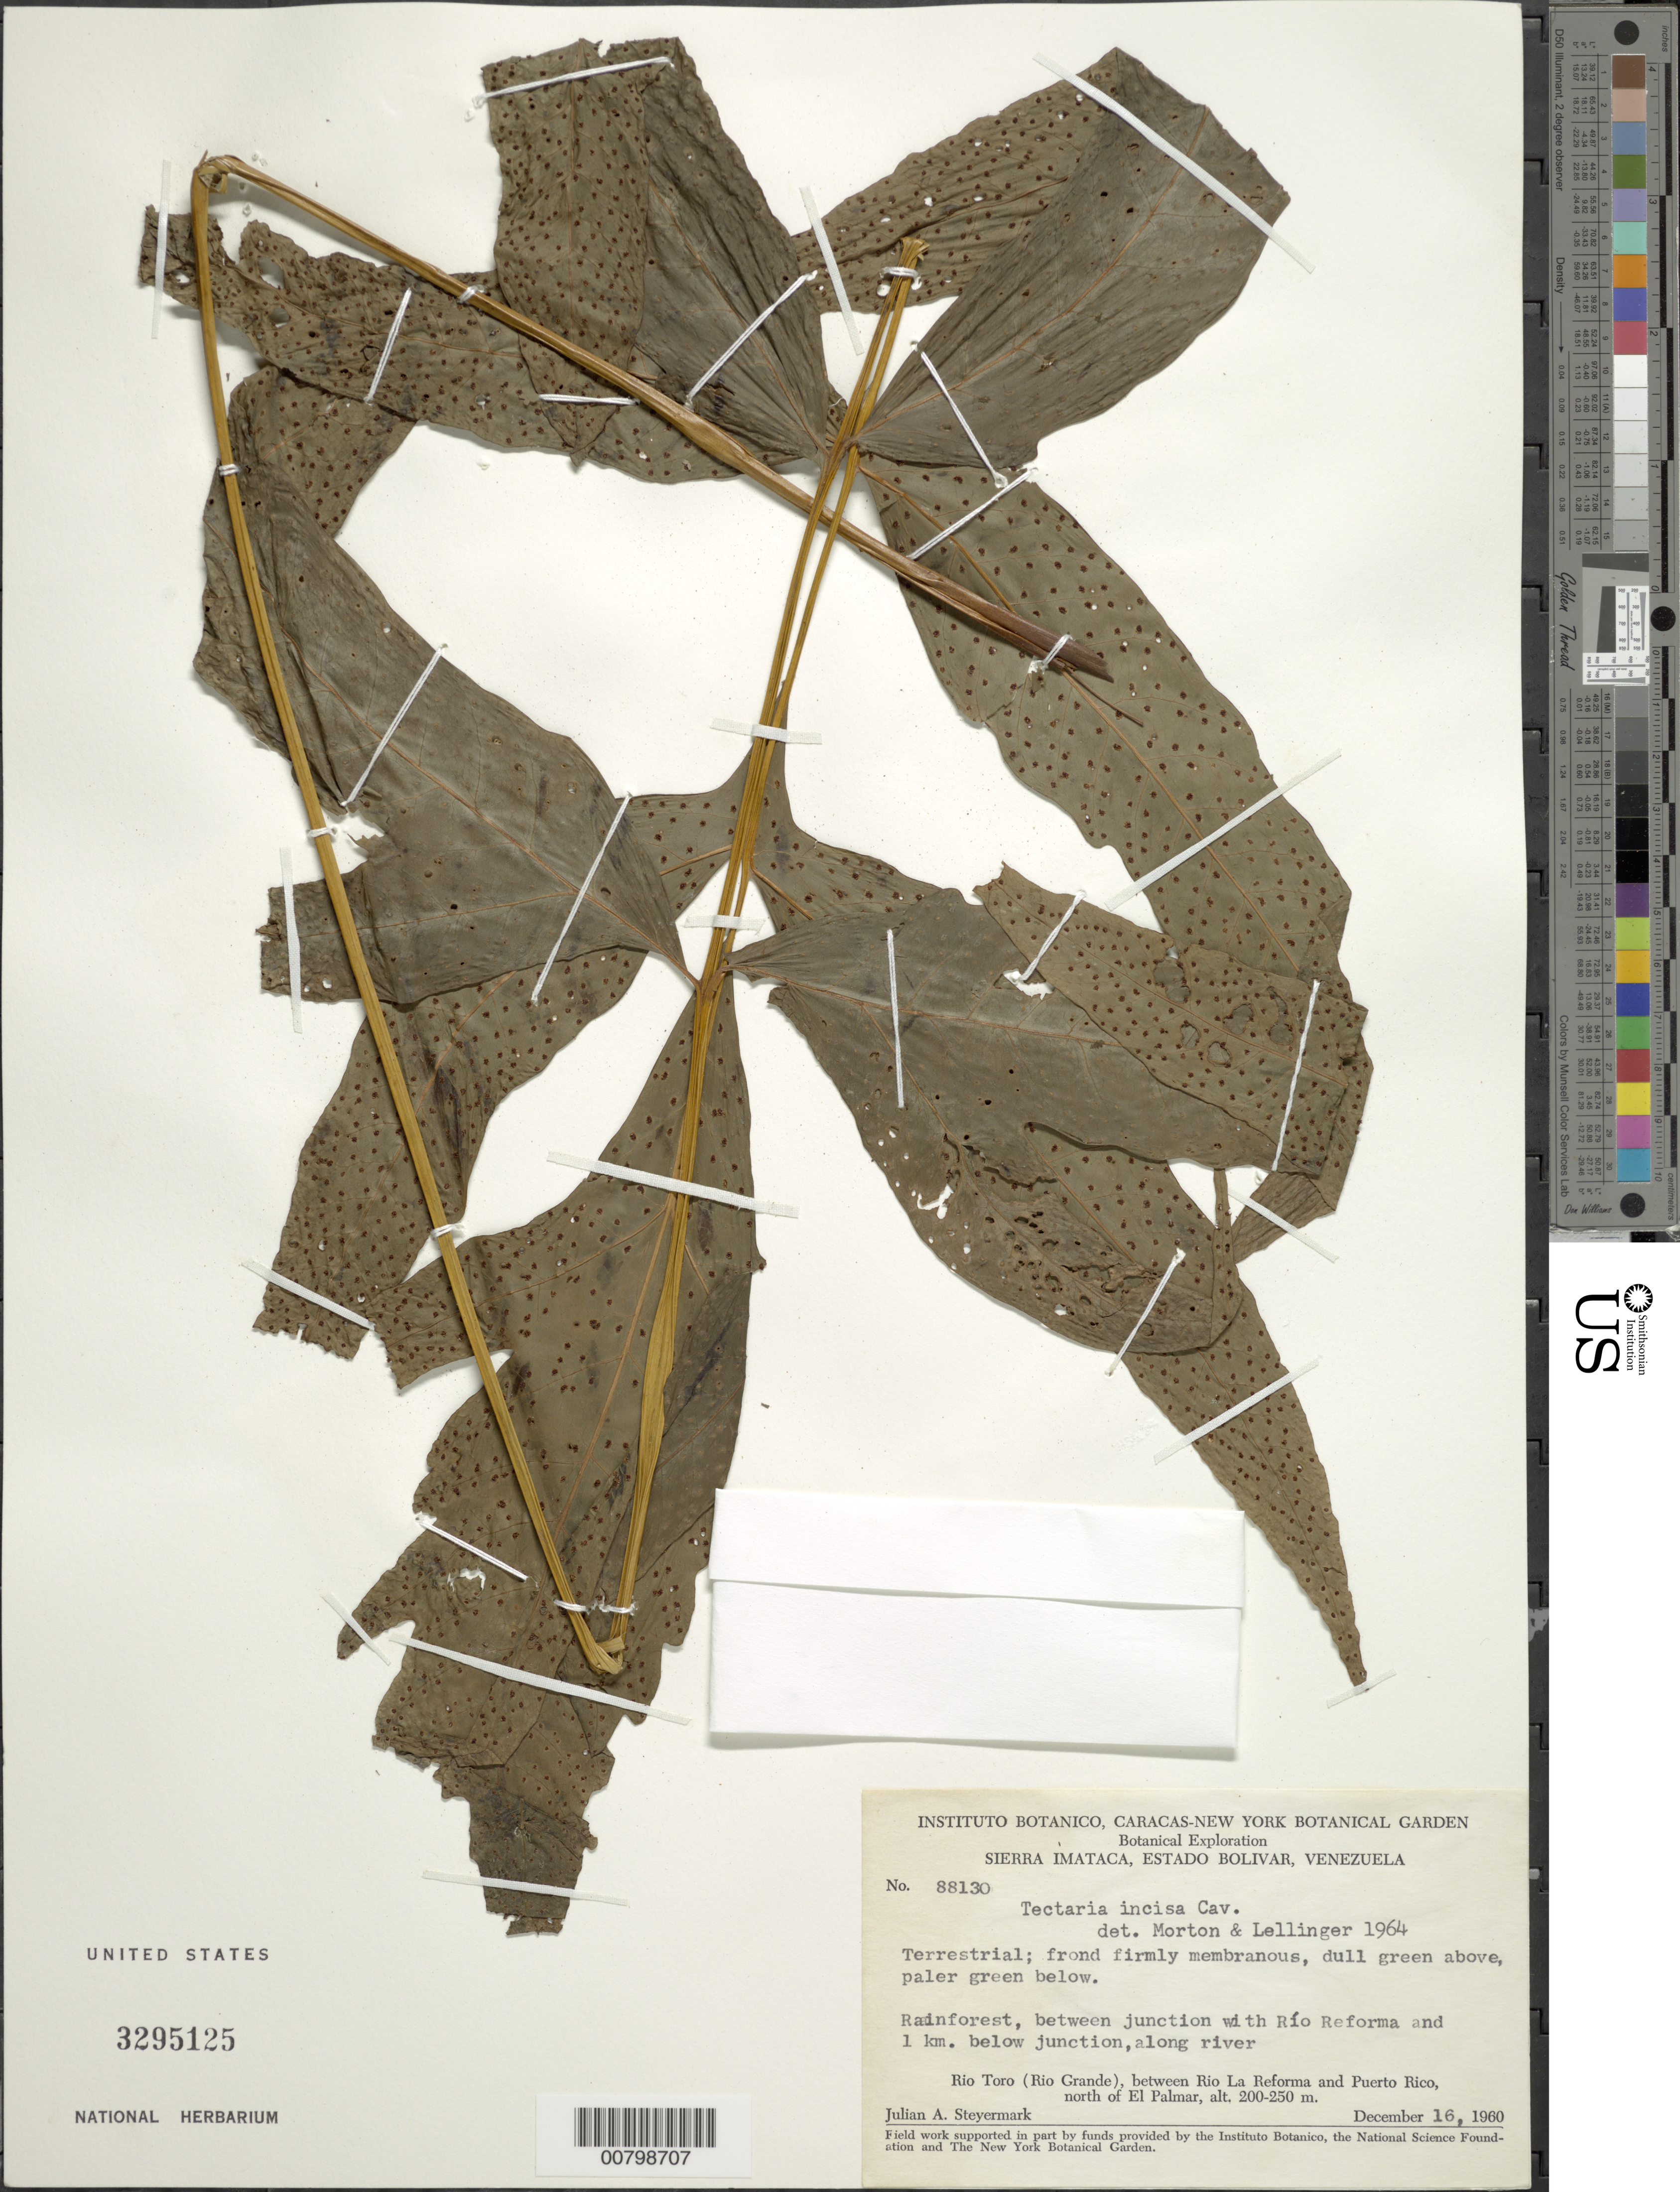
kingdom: Plantae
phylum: Tracheophyta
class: Polypodiopsida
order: Polypodiales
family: Tectariaceae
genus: Tectaria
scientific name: Tectaria incisa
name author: Cav.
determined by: Morton, C. V.; Lellinger, D. B.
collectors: J. Steyermark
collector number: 88130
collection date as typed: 16-Dec-60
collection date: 1960-12-16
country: Venezuela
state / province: Bolívar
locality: Sierra Imataca, Río Toro (Río Grande), between Río La Reforma and Puerto Rico, N of El Palmar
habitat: Rainforest, between junction with Rio Reforma and 1 km below junction, along river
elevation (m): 200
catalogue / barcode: US 3295125